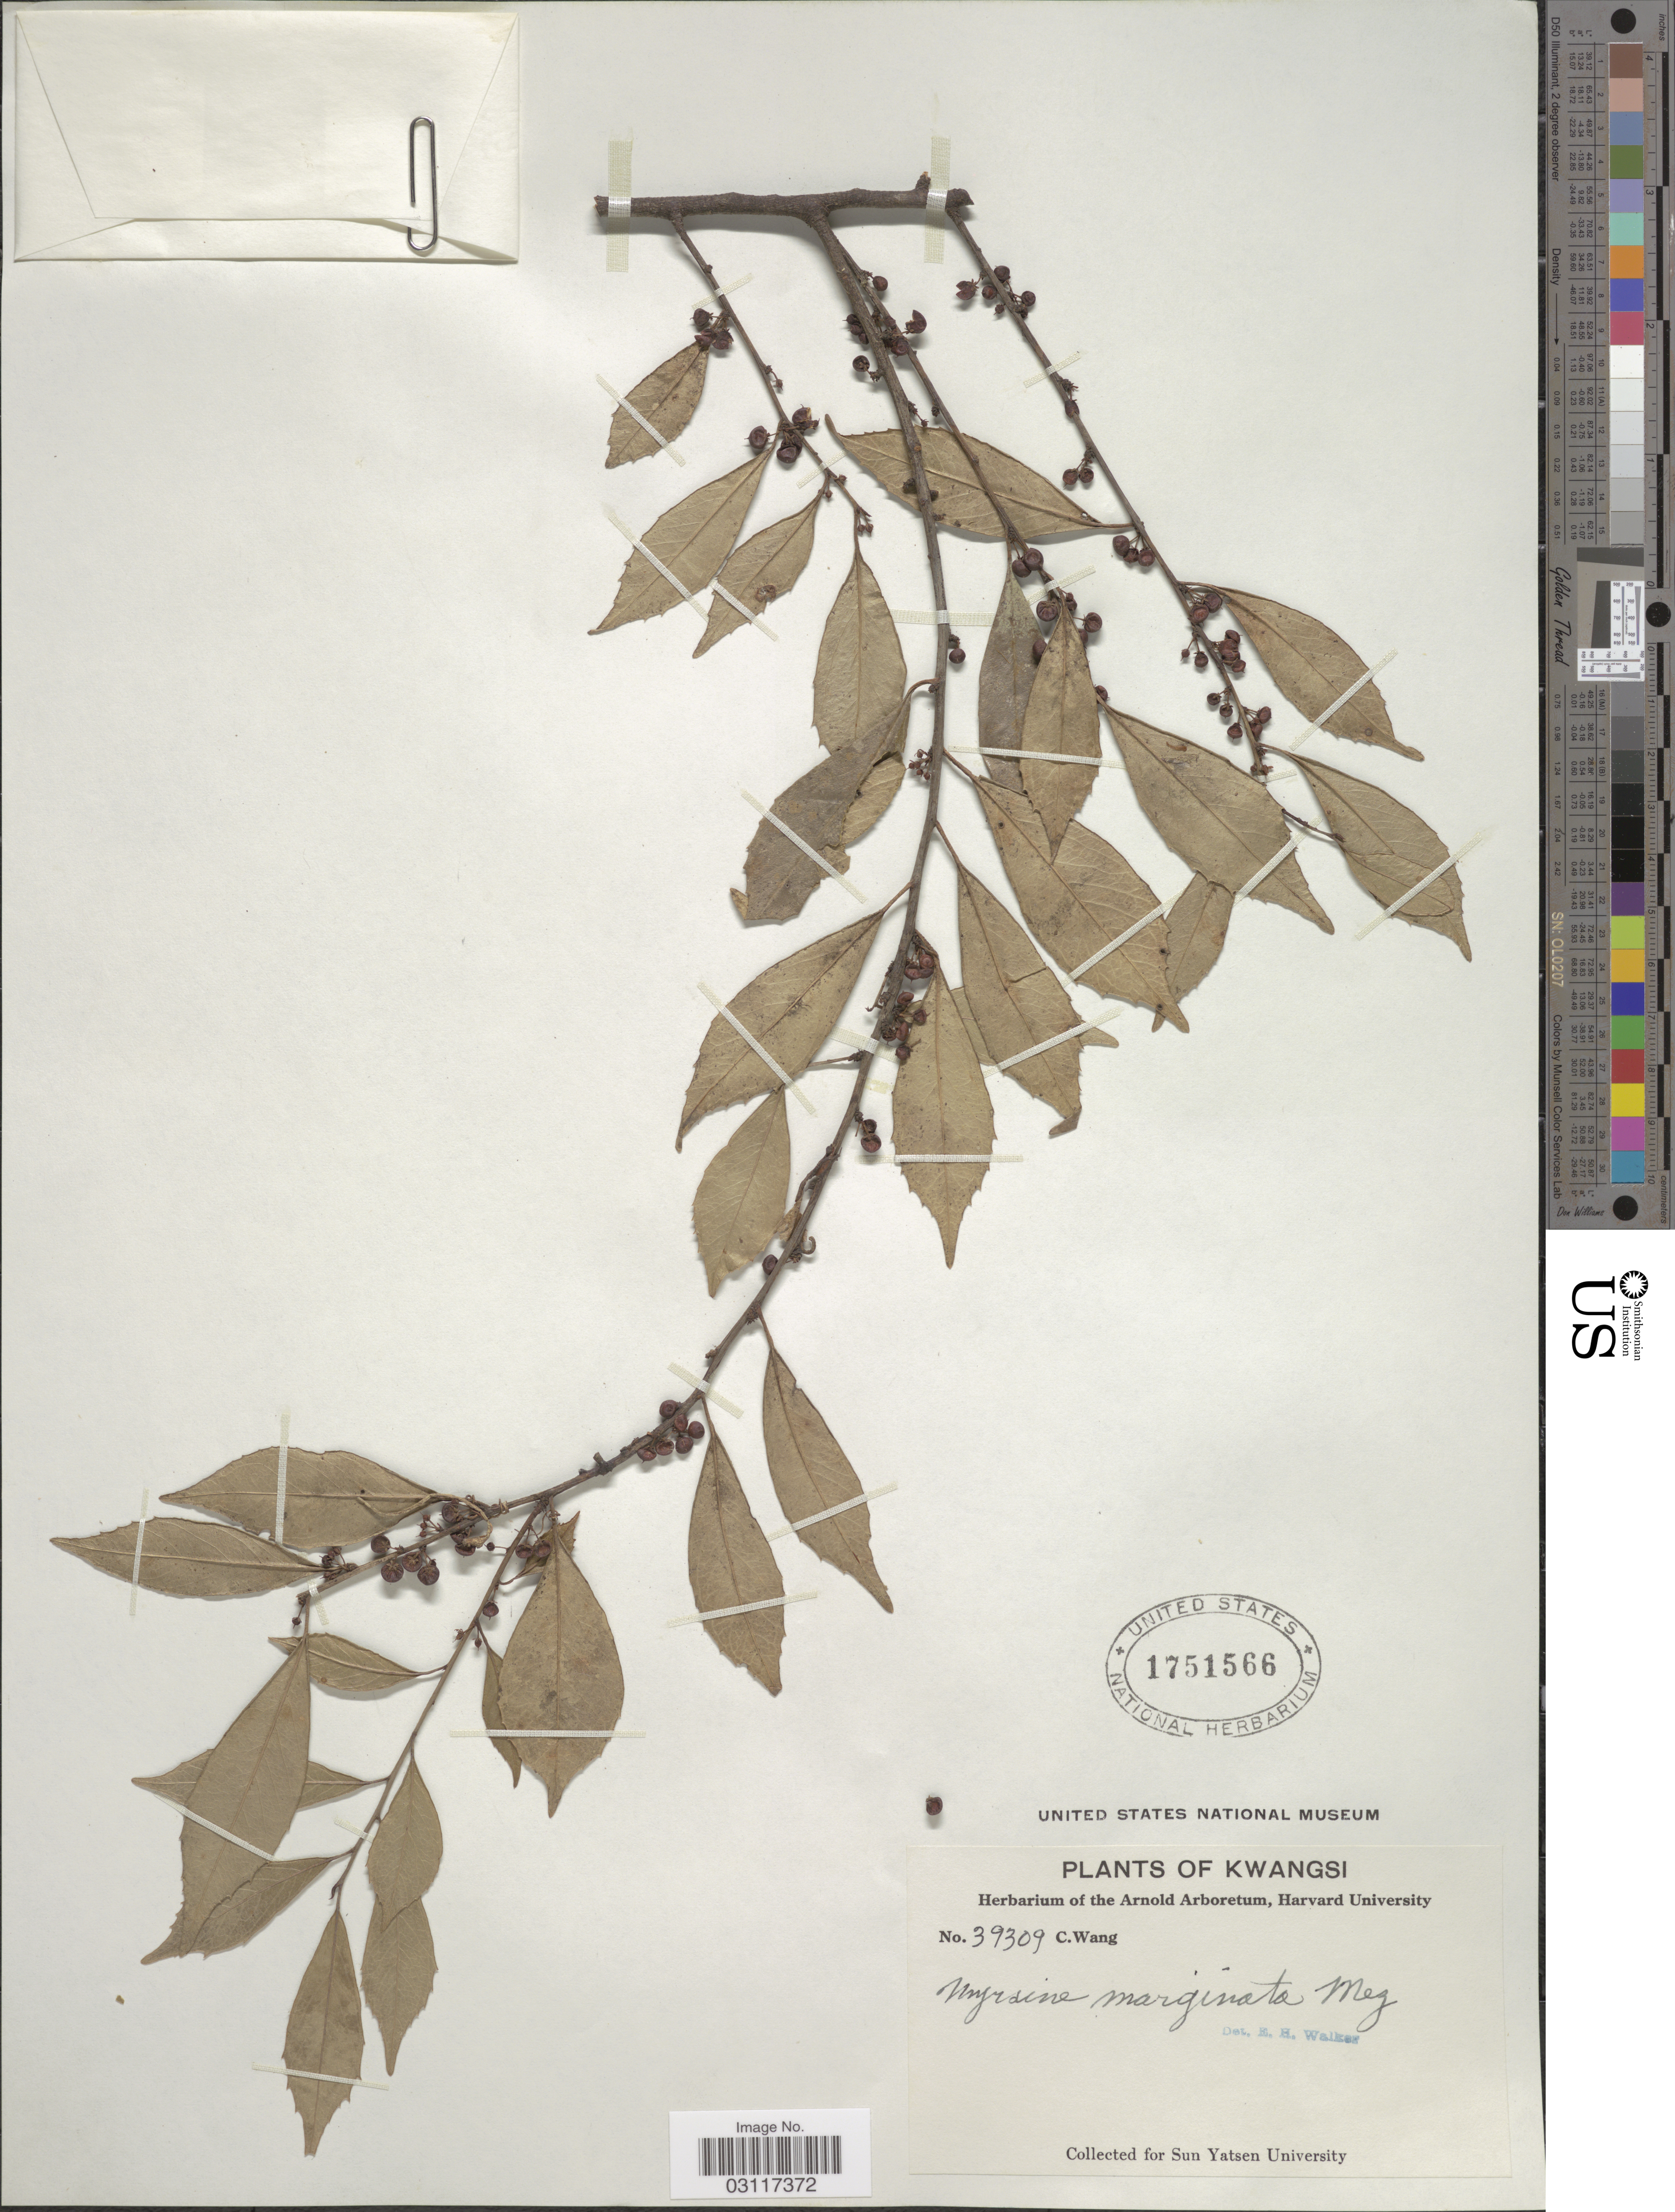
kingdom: Plantae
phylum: Tracheophyta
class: Magnoliopsida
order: Ericales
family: Primulaceae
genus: Myrsine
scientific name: Myrsine stolonifera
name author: (Koidzumi) E. Walker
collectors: C. Wang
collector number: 39309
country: China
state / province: Guangxi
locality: Kwangsi.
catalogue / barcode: US 1751566